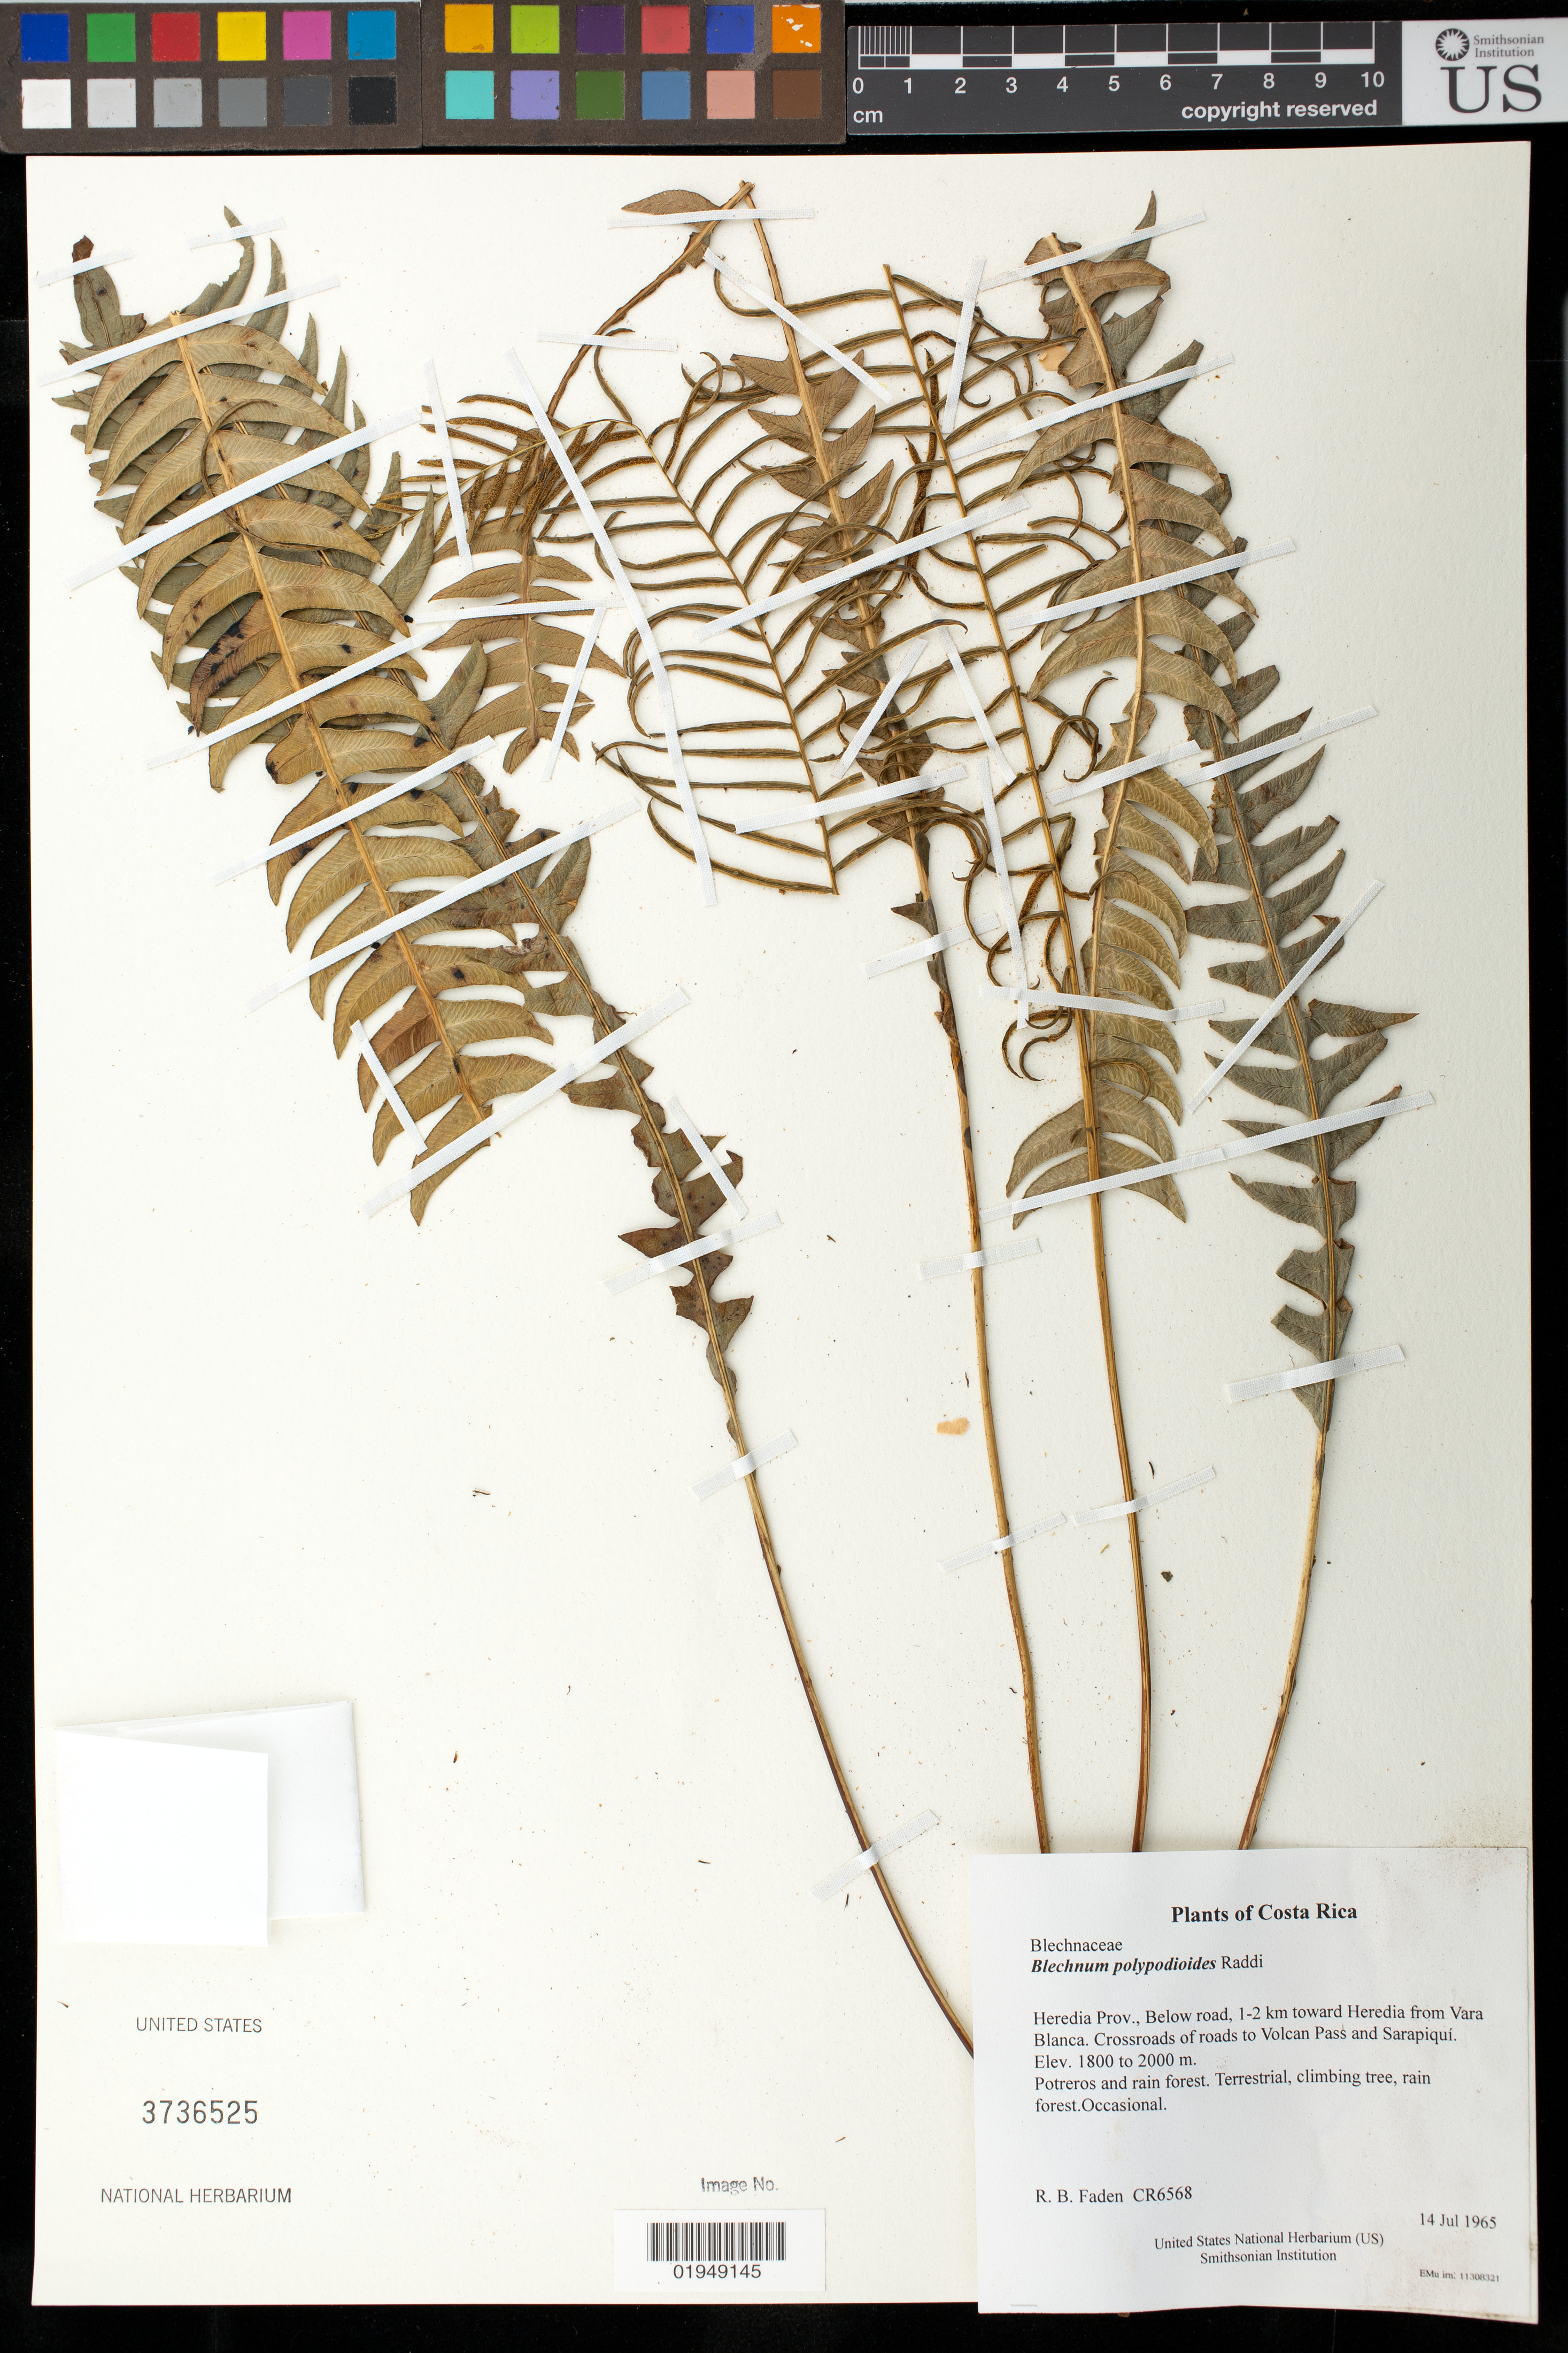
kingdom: Plantae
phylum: Tracheophyta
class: Polypodiopsida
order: Polypodiales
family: Blechnaceae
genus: Blechnum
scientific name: Blechnum polypodioides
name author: Raddi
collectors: R. B. Faden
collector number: CR6568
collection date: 1965-07-14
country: Costa Rica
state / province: Heredia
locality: Below road, 1-2 km toward Heredia from Vara Blanca. Crossroads of roads to Volcan Pass and Sarapiquí.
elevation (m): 1800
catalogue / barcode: US 3736525